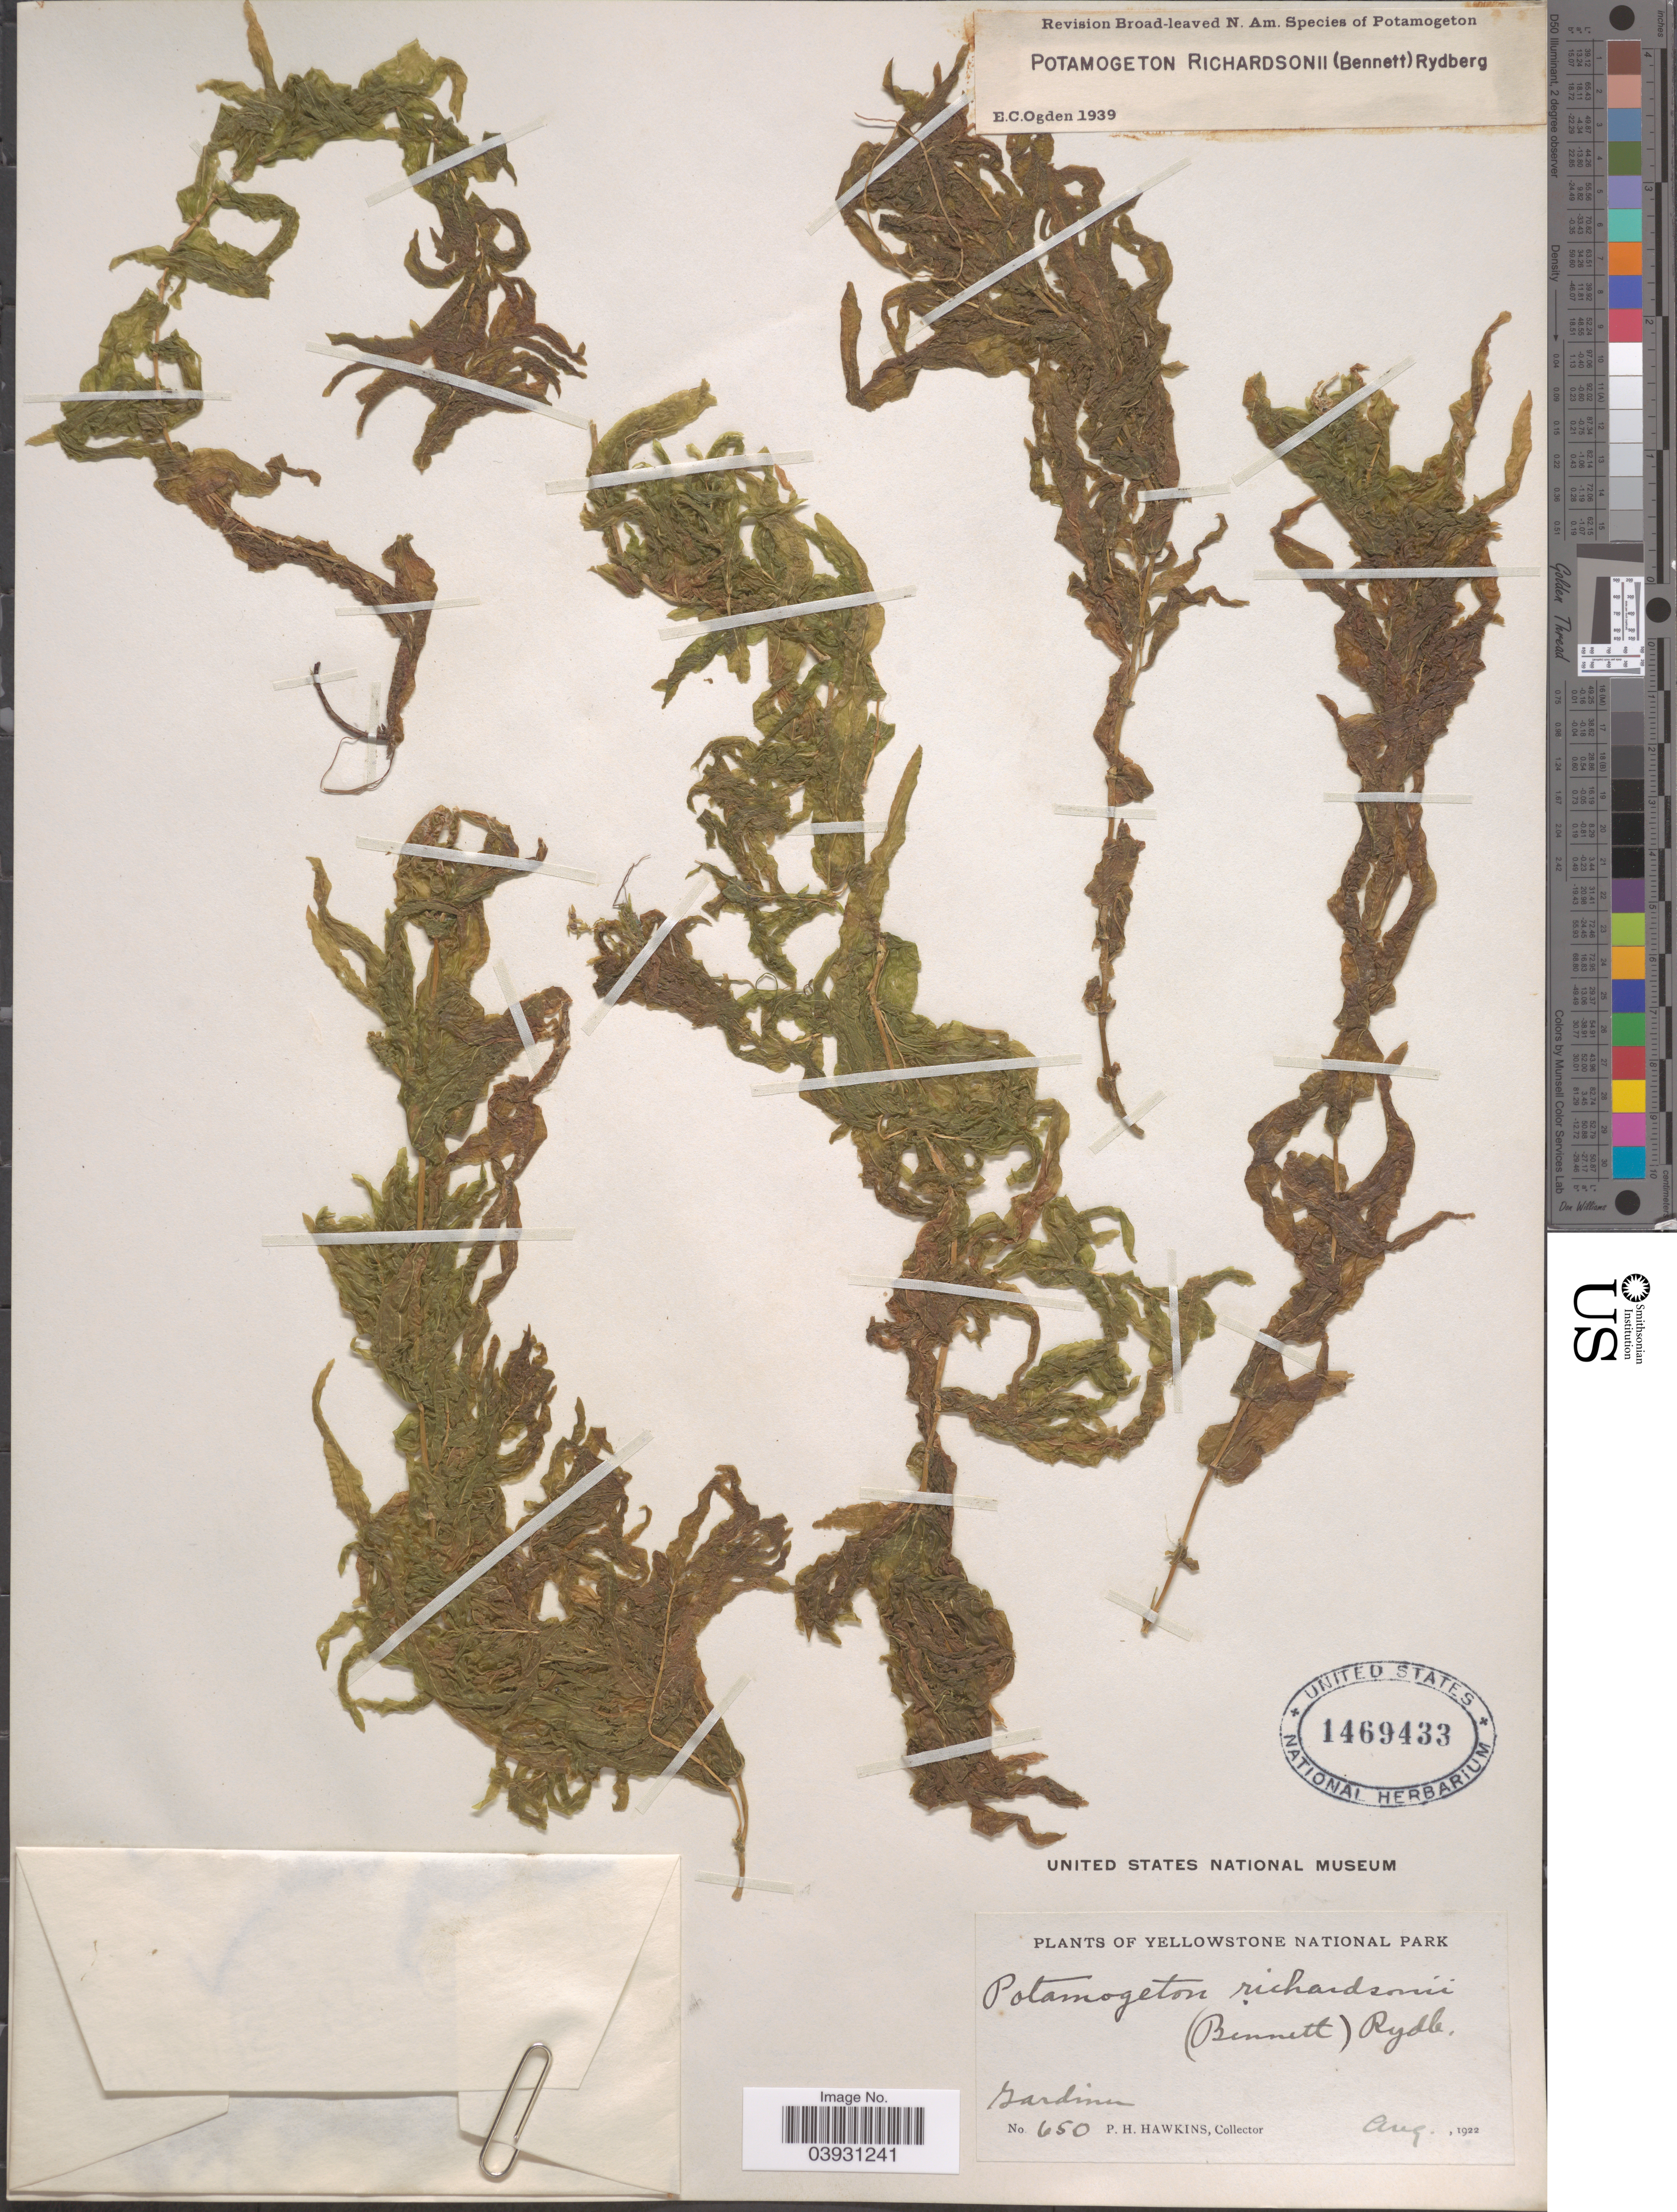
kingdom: Plantae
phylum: Tracheophyta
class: Liliopsida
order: Alismatales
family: Potamogetonaceae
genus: Potamogeton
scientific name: Potamogeton richardsonii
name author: (A.W. Benn.) Rydb.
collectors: P. Hawkins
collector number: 650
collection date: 1922-08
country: United States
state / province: Montana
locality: Yellowstone National Park. Gardiner.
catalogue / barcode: US 1469433